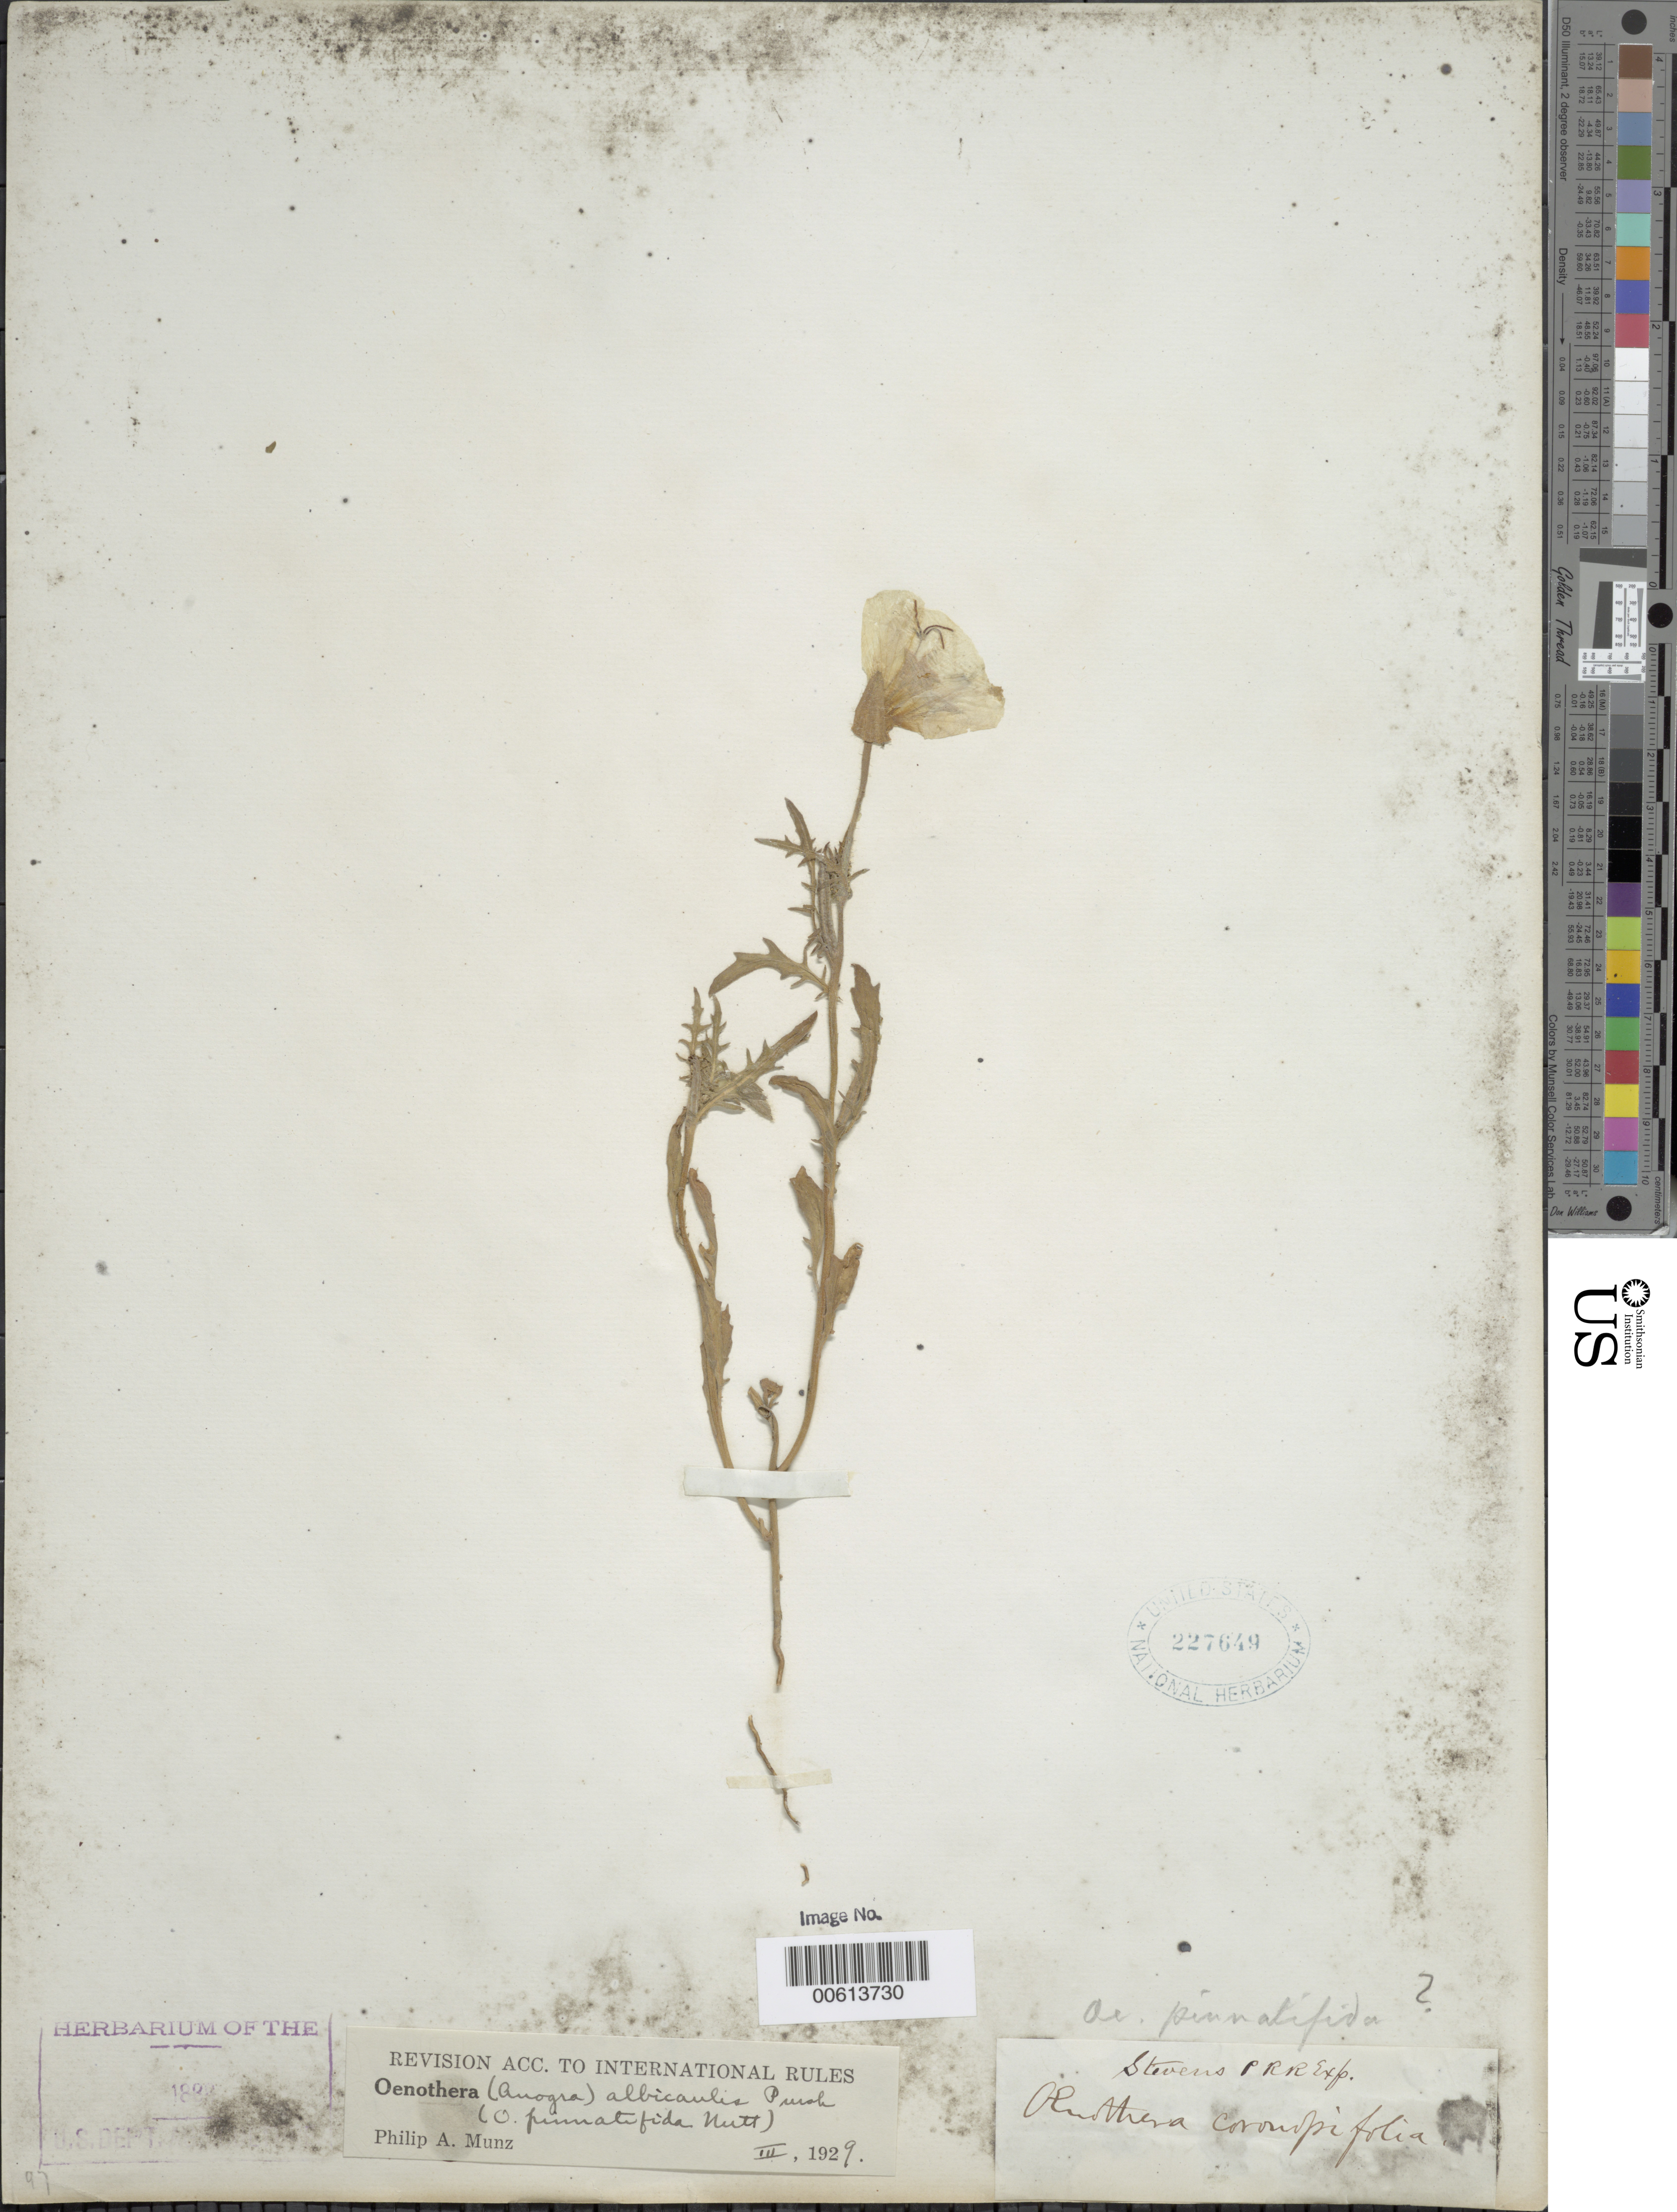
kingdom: Plantae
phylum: Tracheophyta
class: Magnoliopsida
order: Myrtales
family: Onagraceae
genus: Oenothera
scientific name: Oenothera albicaulis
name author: Pursh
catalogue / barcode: US 227649